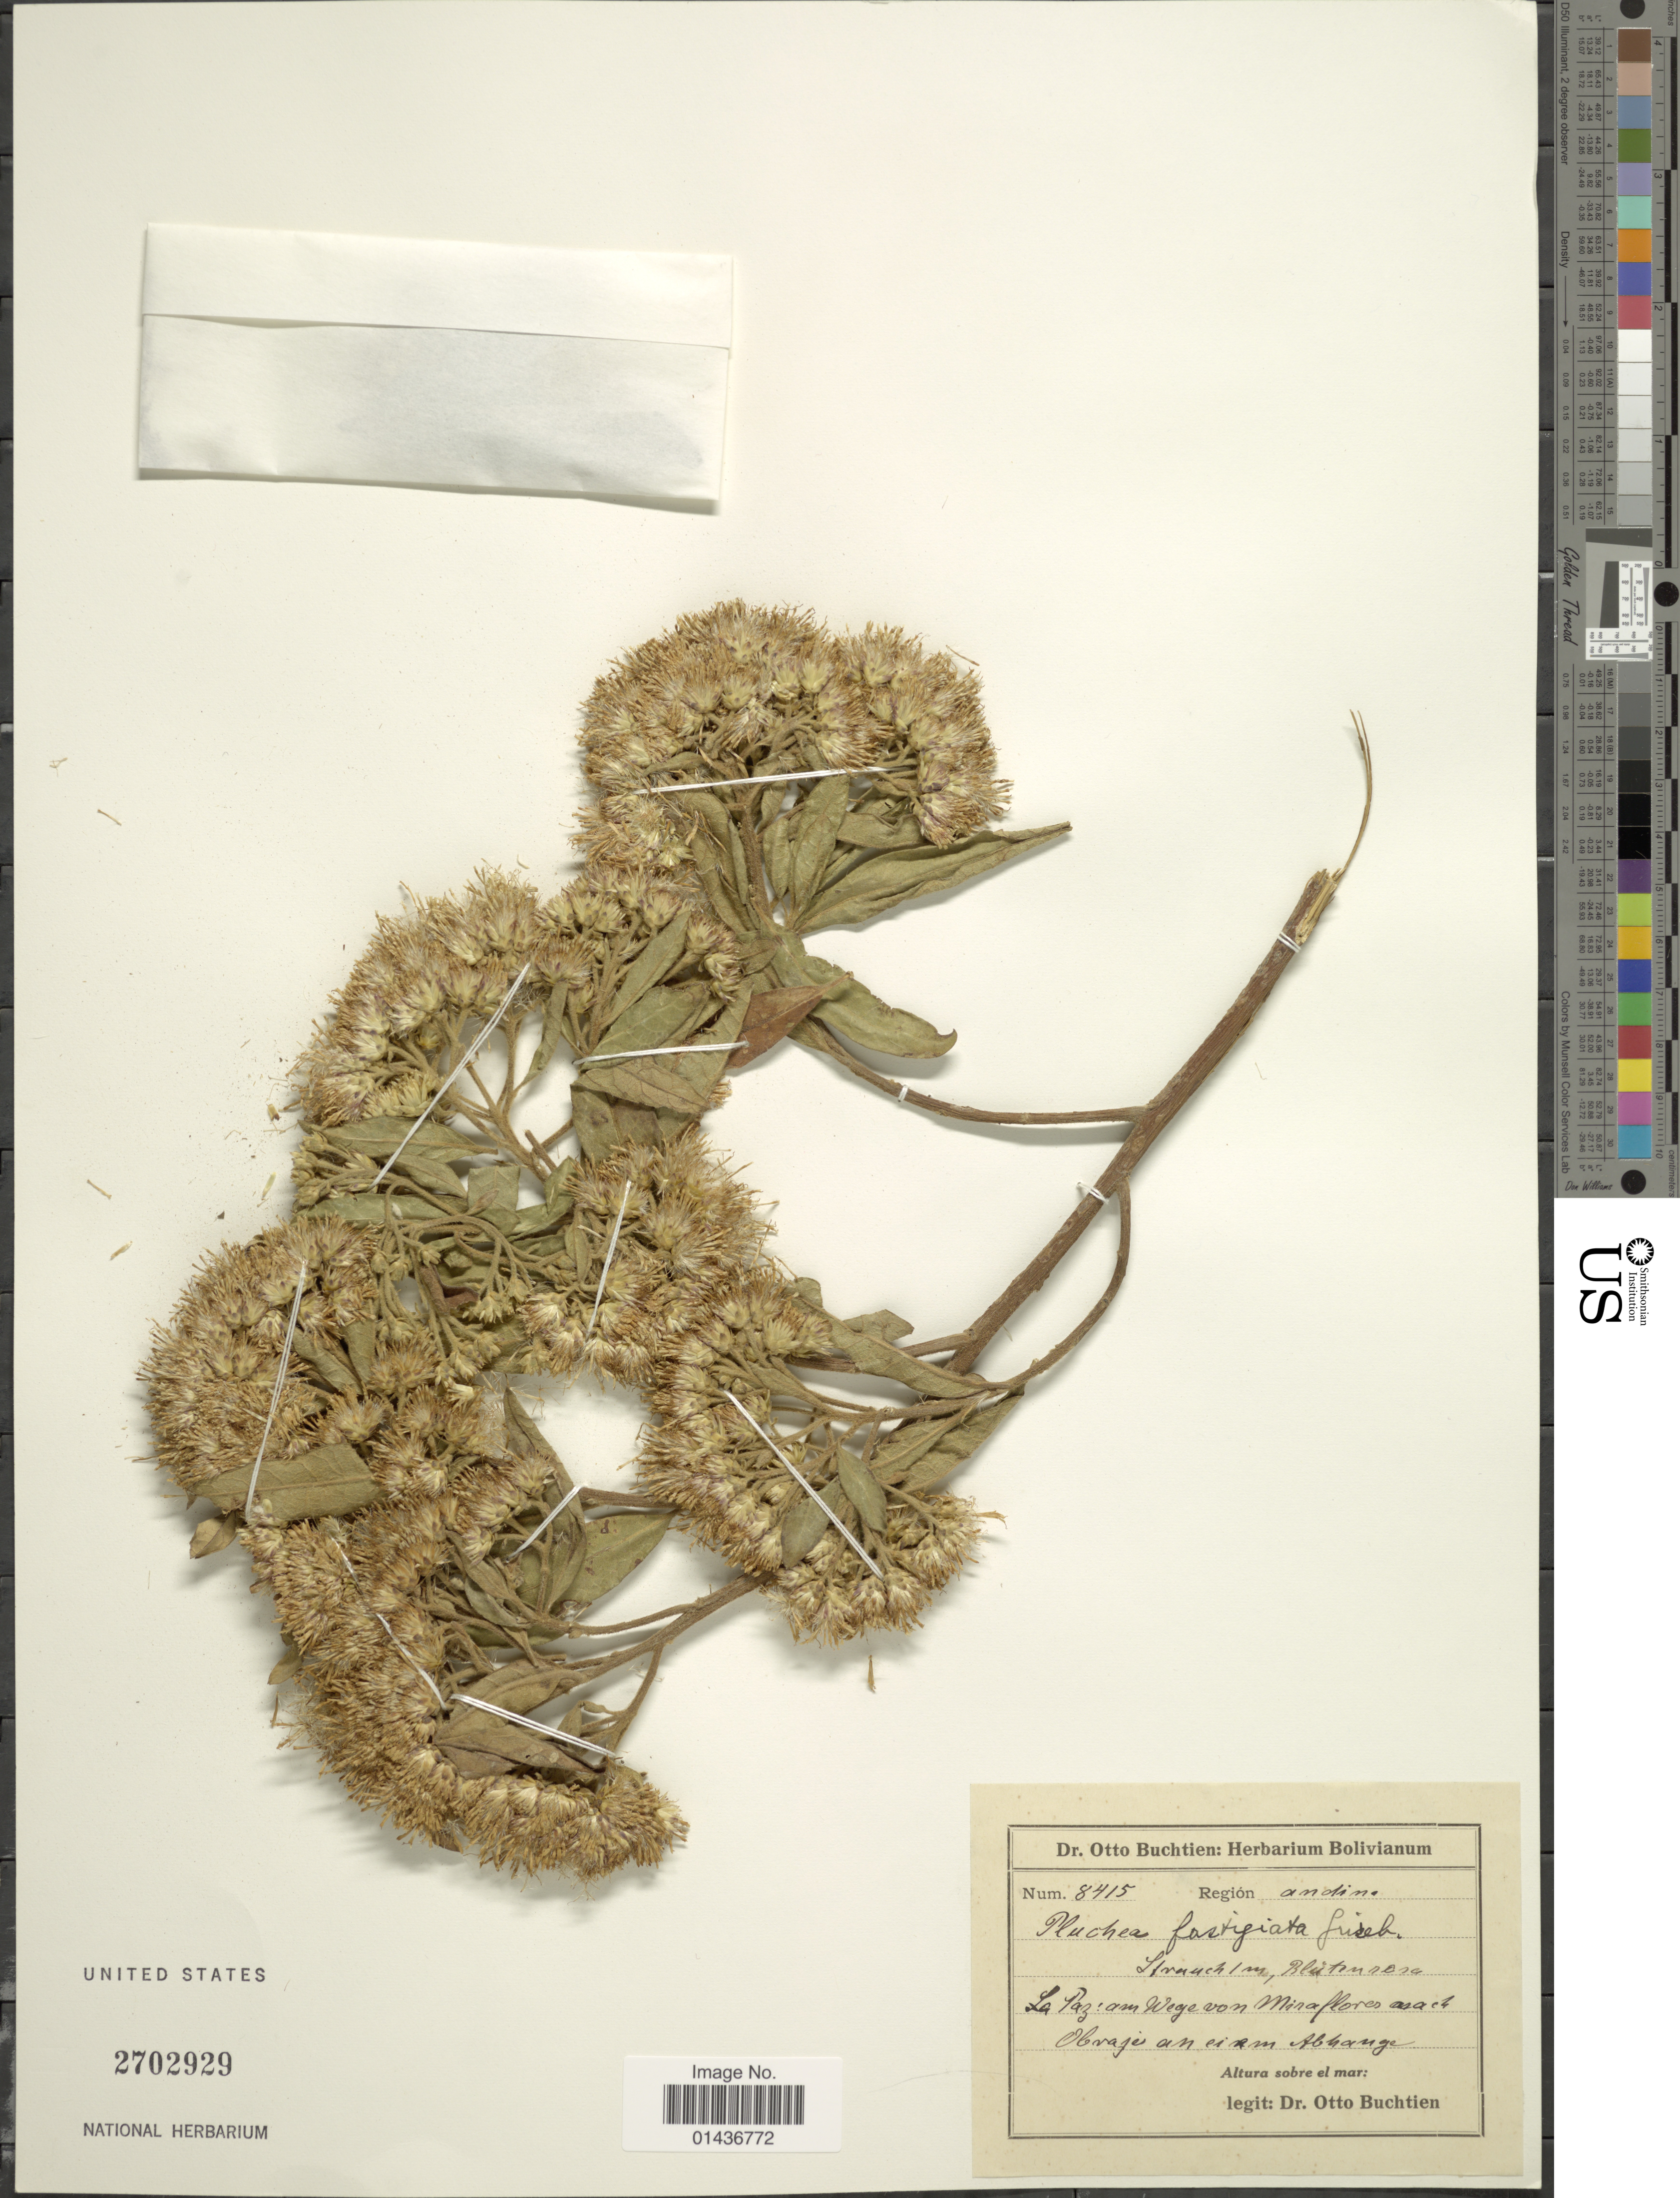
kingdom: Plantae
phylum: Tracheophyta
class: Magnoliopsida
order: Asterales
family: Asteraceae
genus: Pluchea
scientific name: Pluchea fastigiata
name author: Griseb.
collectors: O. Buchtien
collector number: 8415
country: Bolivia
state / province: La Paz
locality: La Paz: am Wege von Miraflores nach Obrajes an eisen Abhange, Region andine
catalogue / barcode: US 2702929